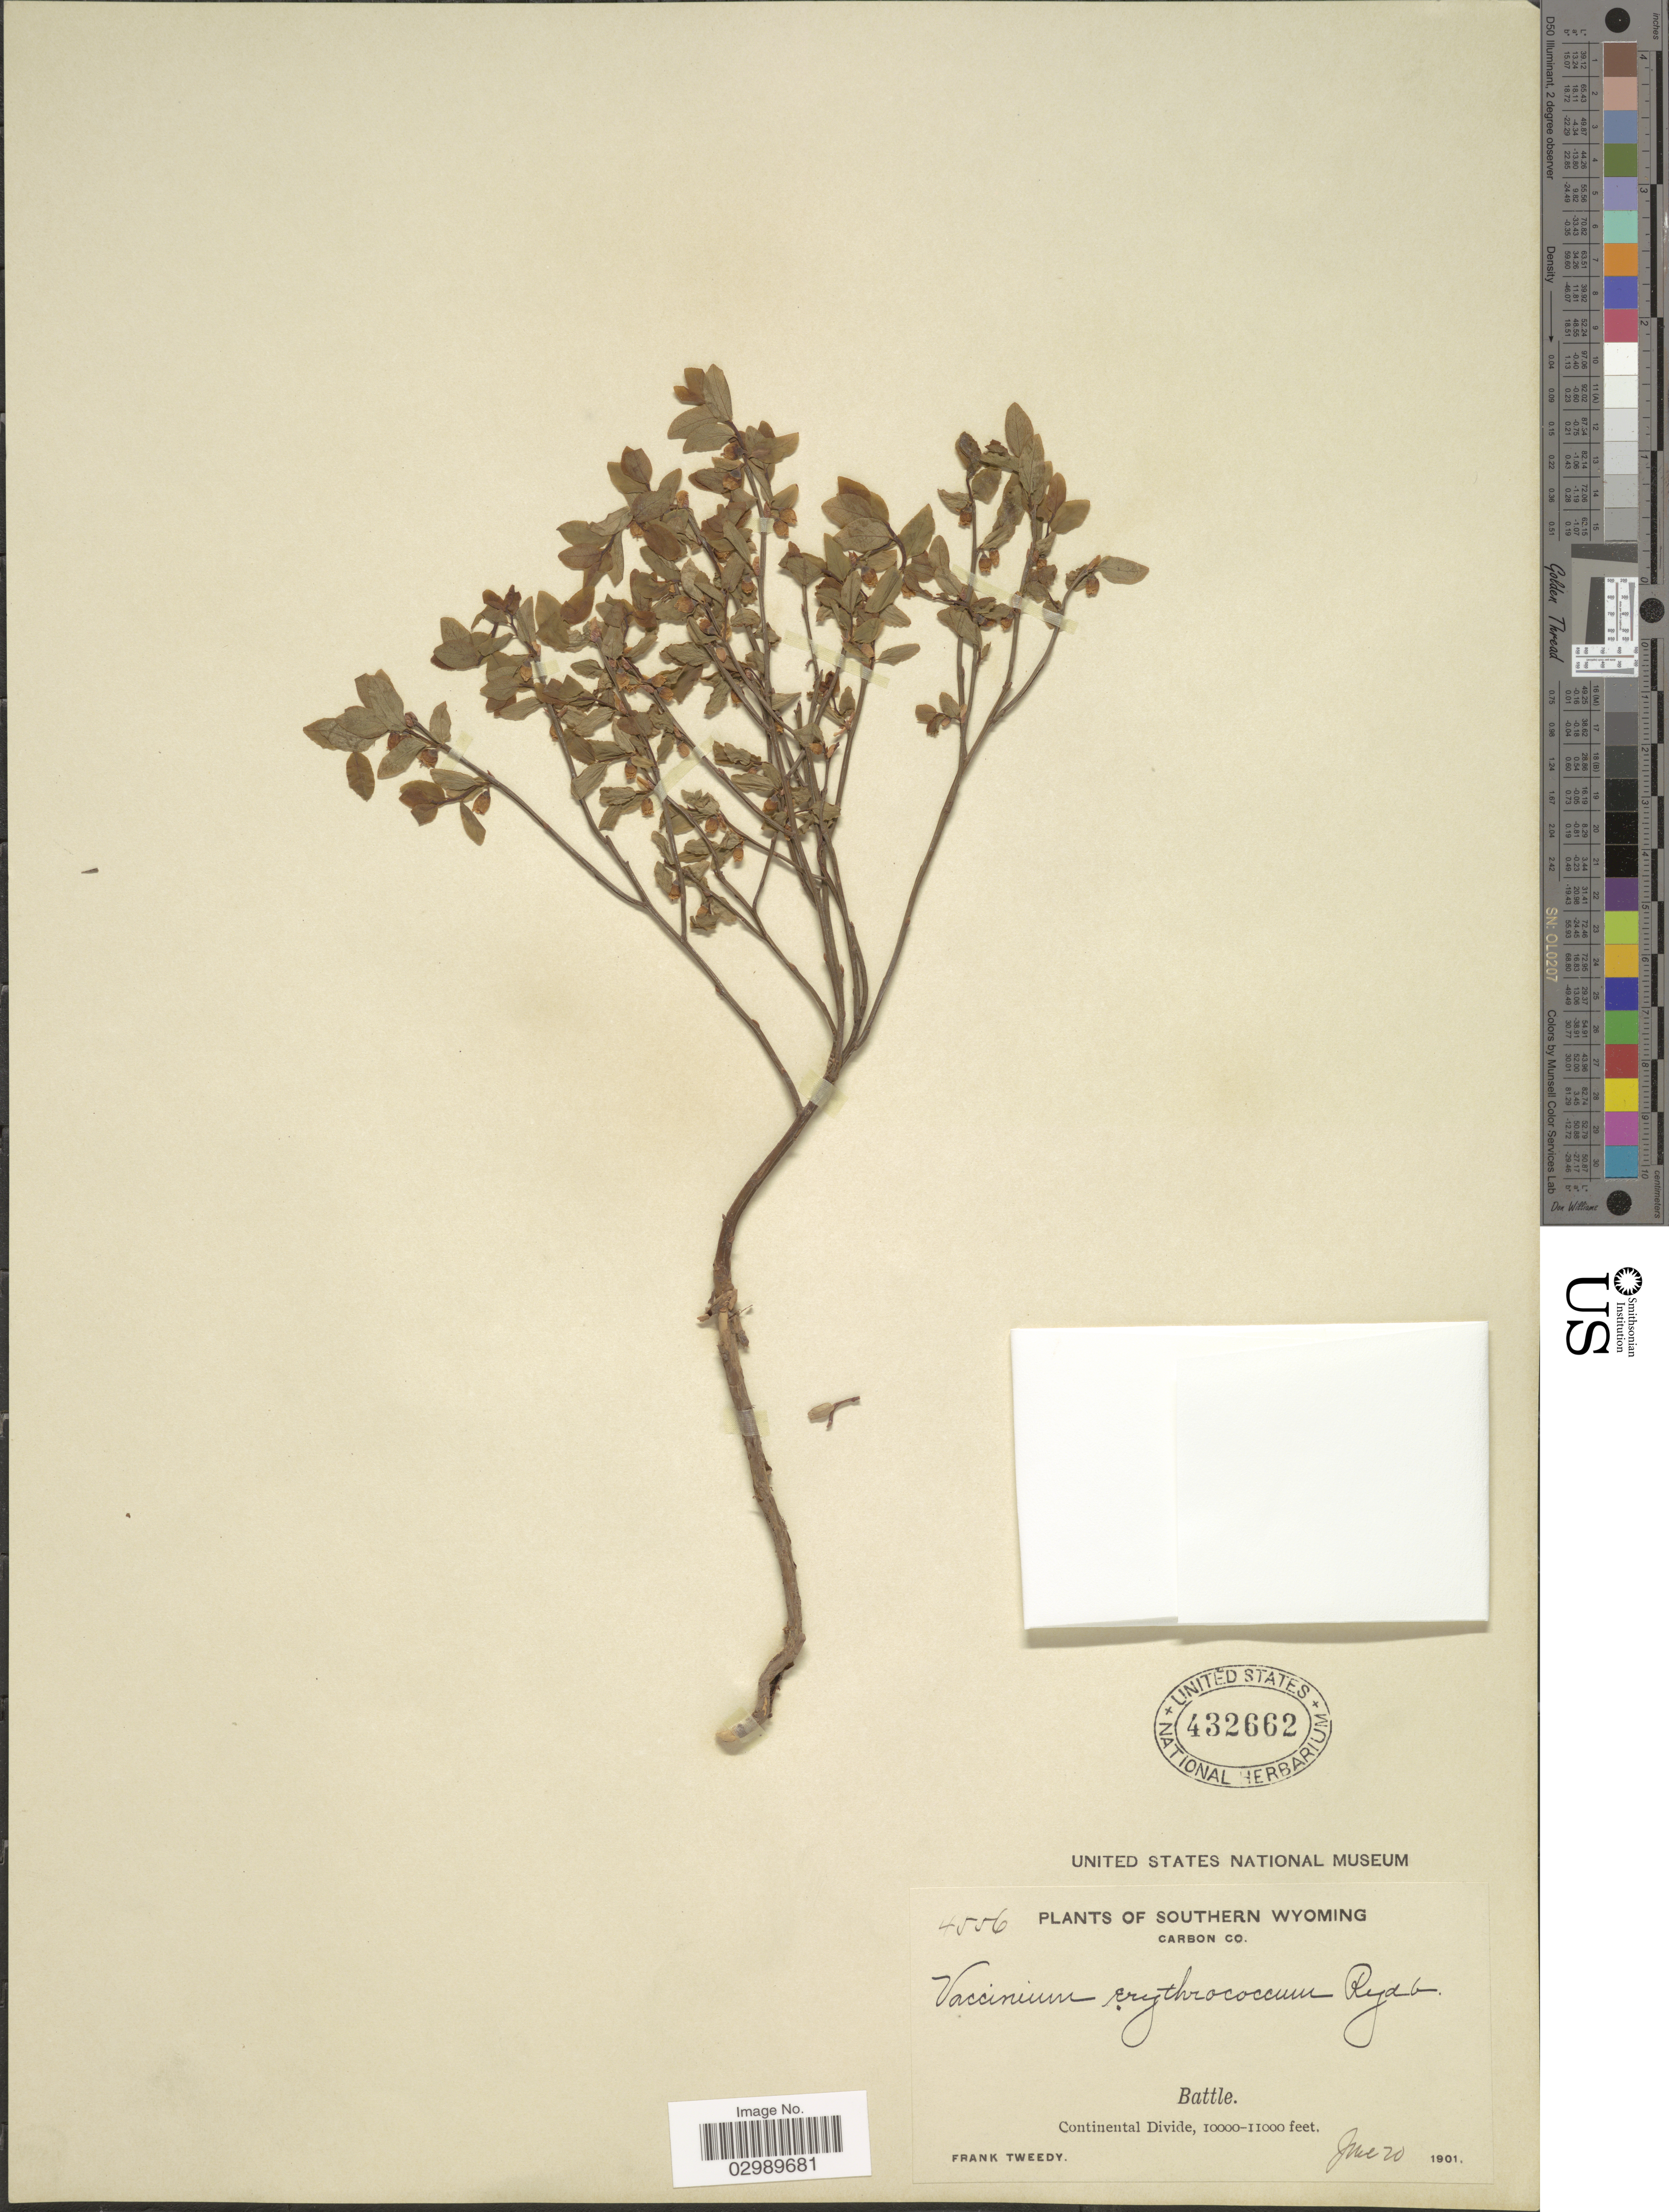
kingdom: Plantae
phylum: Tracheophyta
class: Magnoliopsida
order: Ericales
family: Ericaceae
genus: Vaccinium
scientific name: Vaccinium scoparium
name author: Leiberg ex Coville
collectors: F. Tweedy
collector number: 4556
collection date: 1901-06-20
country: United States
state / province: Wyoming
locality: Southern Wyoming. Carbon Co. Battle. Continental Divide.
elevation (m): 3048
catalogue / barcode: US 432662